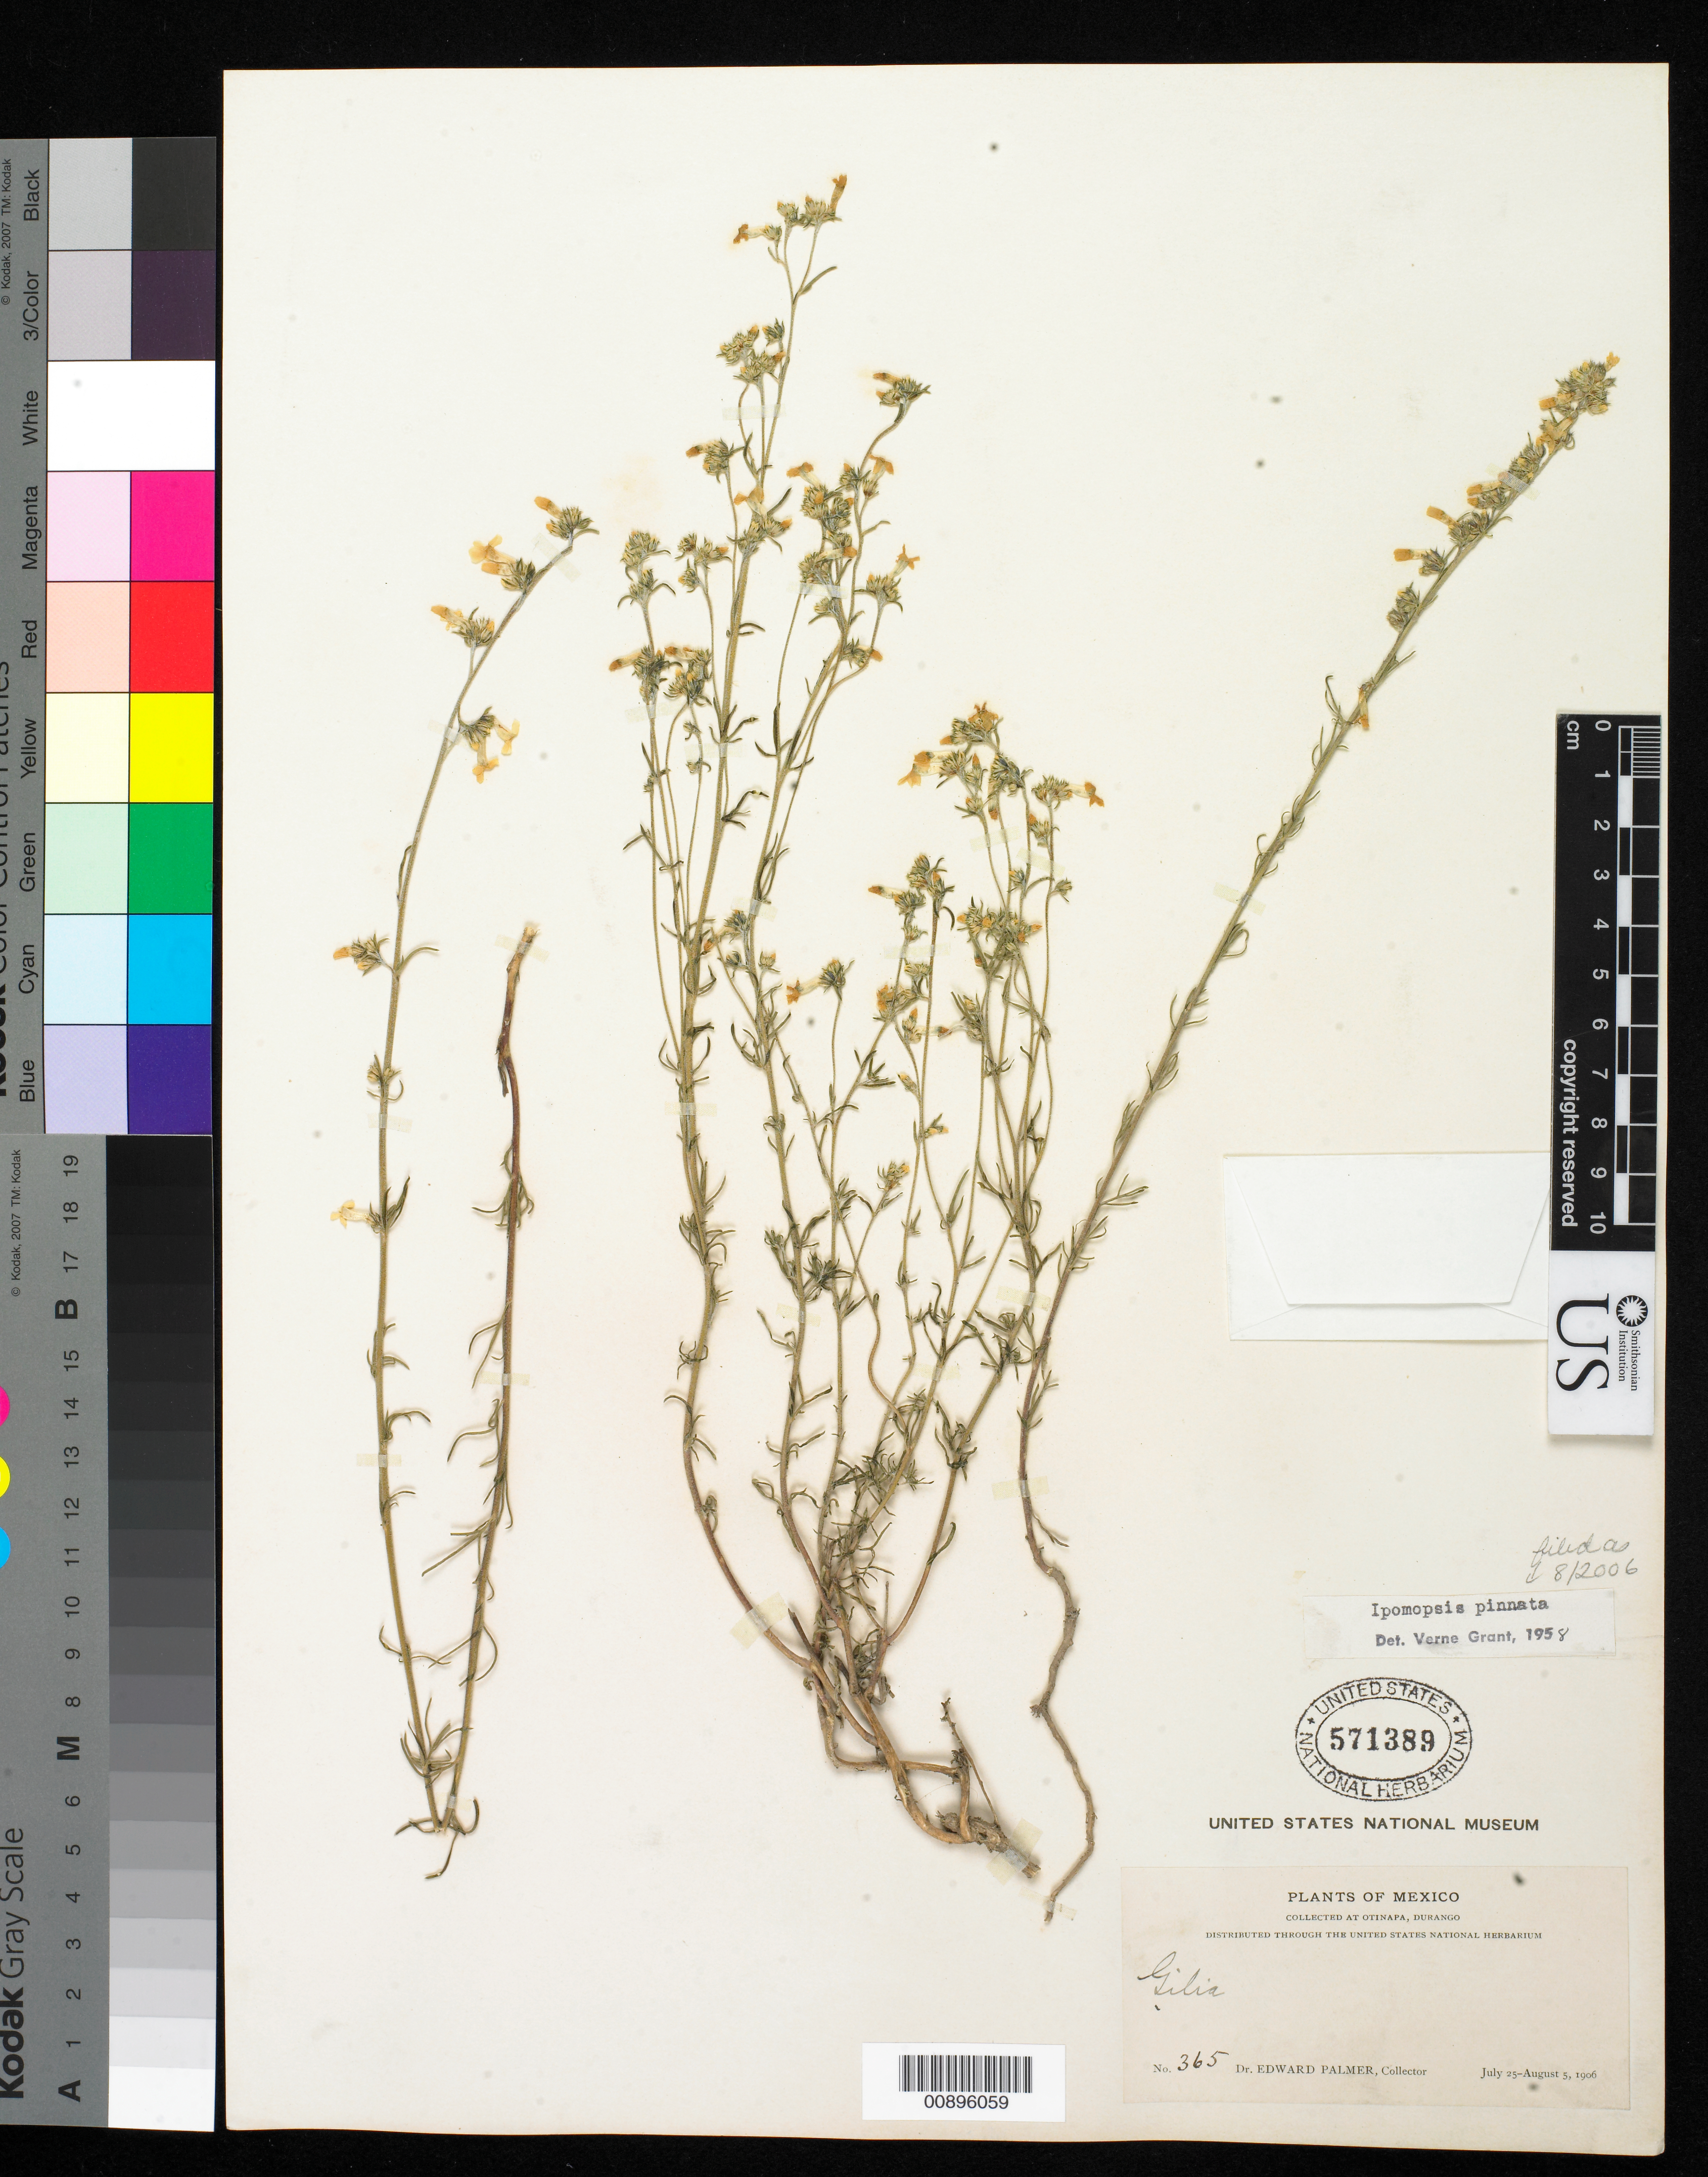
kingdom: Plantae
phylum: Tracheophyta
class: Magnoliopsida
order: Ericales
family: Polemoniaceae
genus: Ipomopsis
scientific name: Ipomopsis pinnata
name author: (Cav.) V.E. Grant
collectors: E. Palmer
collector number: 365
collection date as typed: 25 Jul 1906 to 05 Aug 1906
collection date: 1906-07-25/1906-08-05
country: Mexico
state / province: Durango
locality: Otinapa, Durango.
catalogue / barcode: US 571389